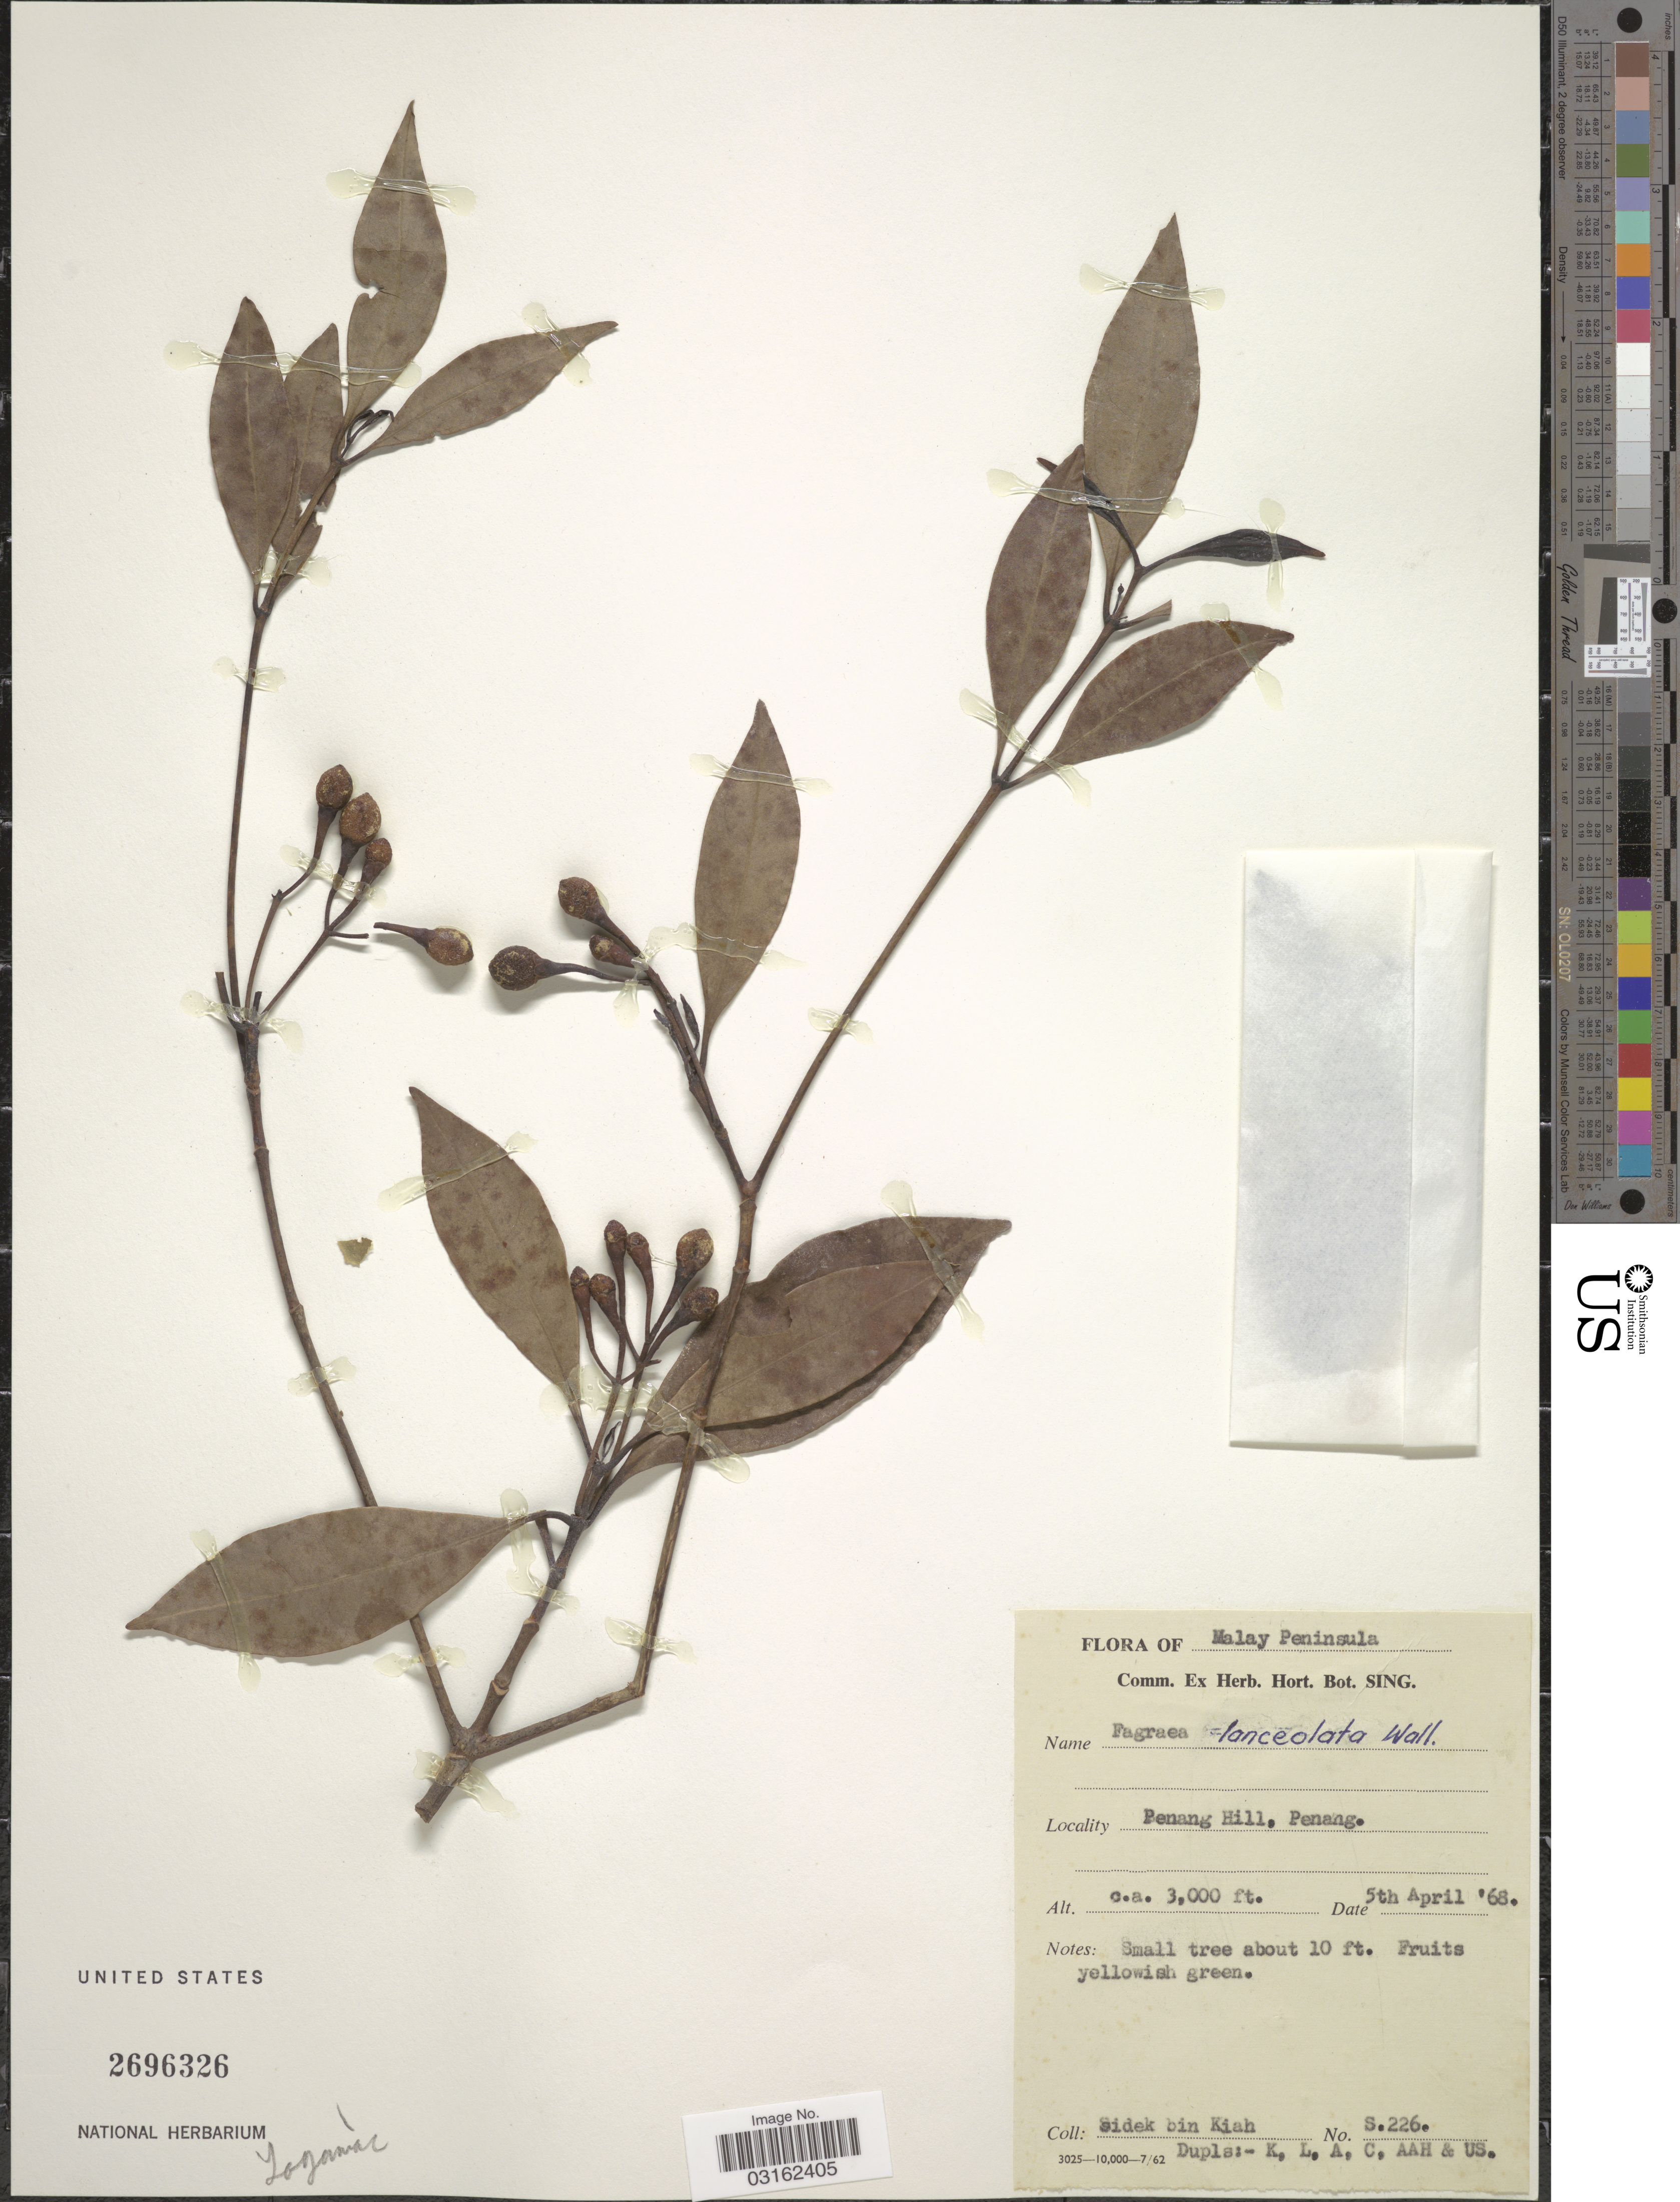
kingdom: Plantae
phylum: Tracheophyta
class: Magnoliopsida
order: Gentianales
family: Gentianaceae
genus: Fagraea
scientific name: Fagraea lanceolata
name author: (DC.) Wall. ex Schnizl.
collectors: Sidek Bin Kiah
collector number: S226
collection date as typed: Transcribed d/m/y: 5/4/68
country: Malaysia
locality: Malay Peninsula, Penang Hill, Penang.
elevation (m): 914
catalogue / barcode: US 2696326